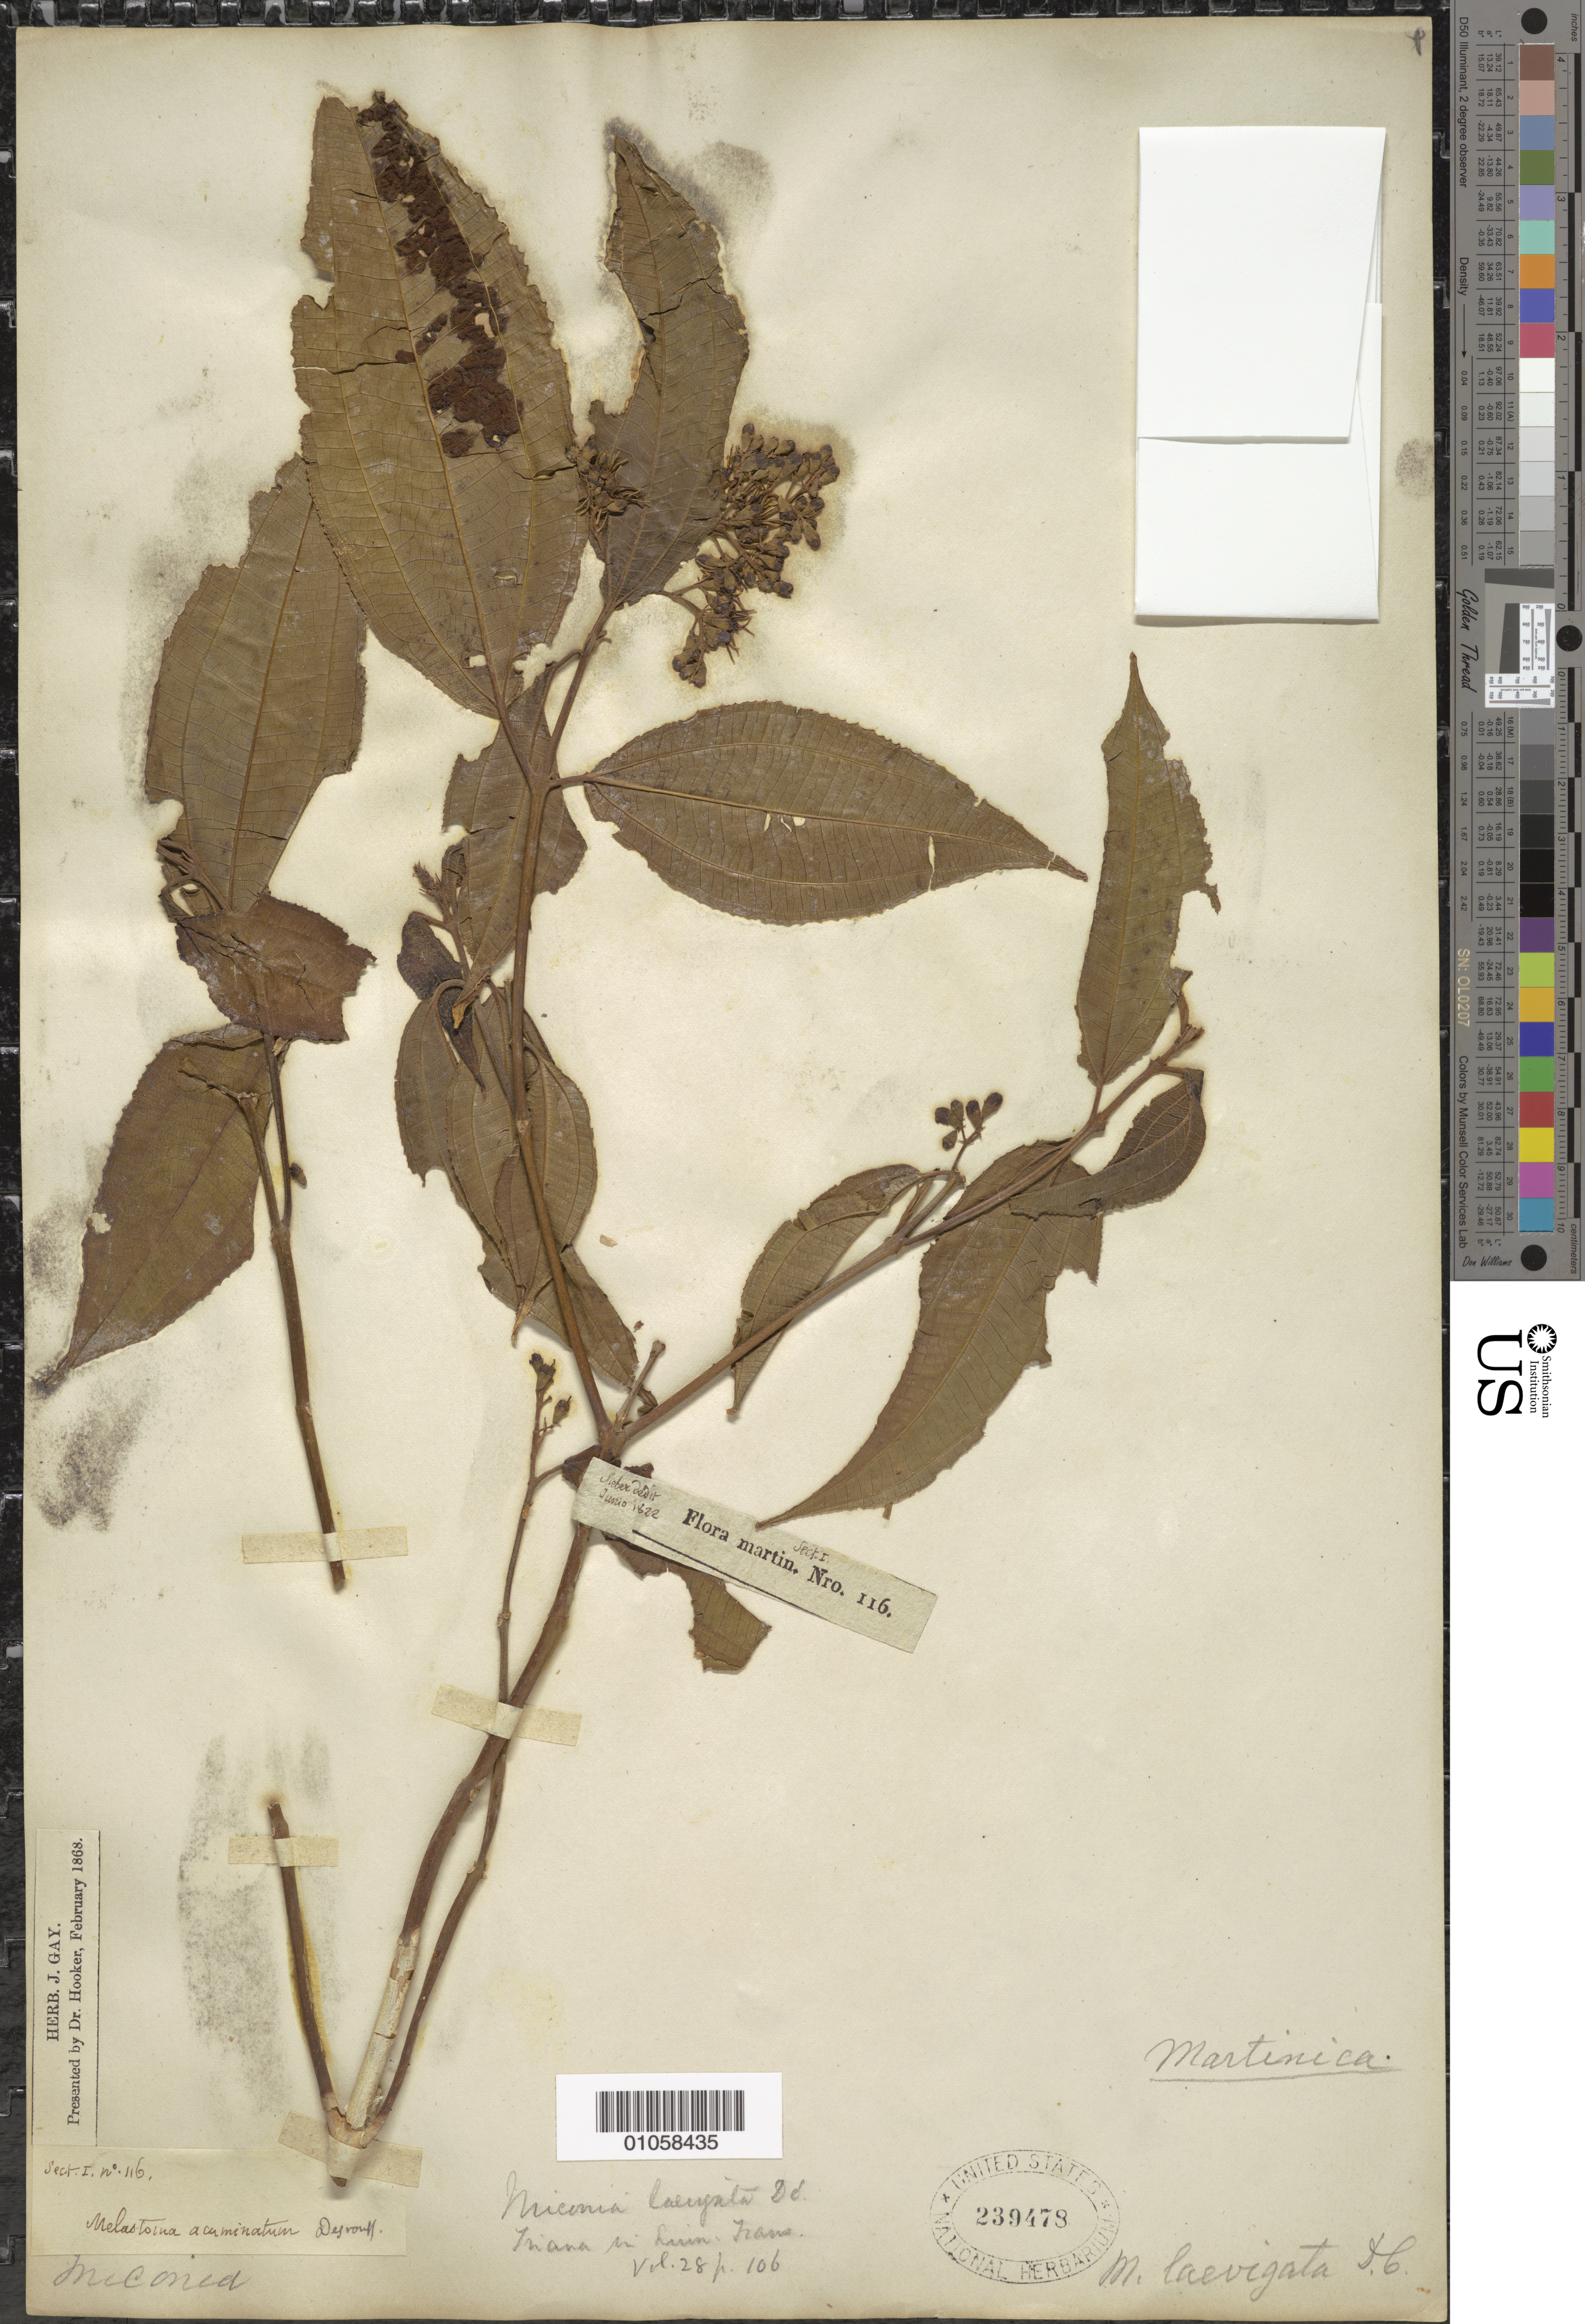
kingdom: Plantae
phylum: Tracheophyta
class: Magnoliopsida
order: Myrtales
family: Melastomataceae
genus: Miconia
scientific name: Miconia laevigata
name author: (L.) D. Don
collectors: -. Elie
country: Martinique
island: Martinique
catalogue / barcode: US 239478